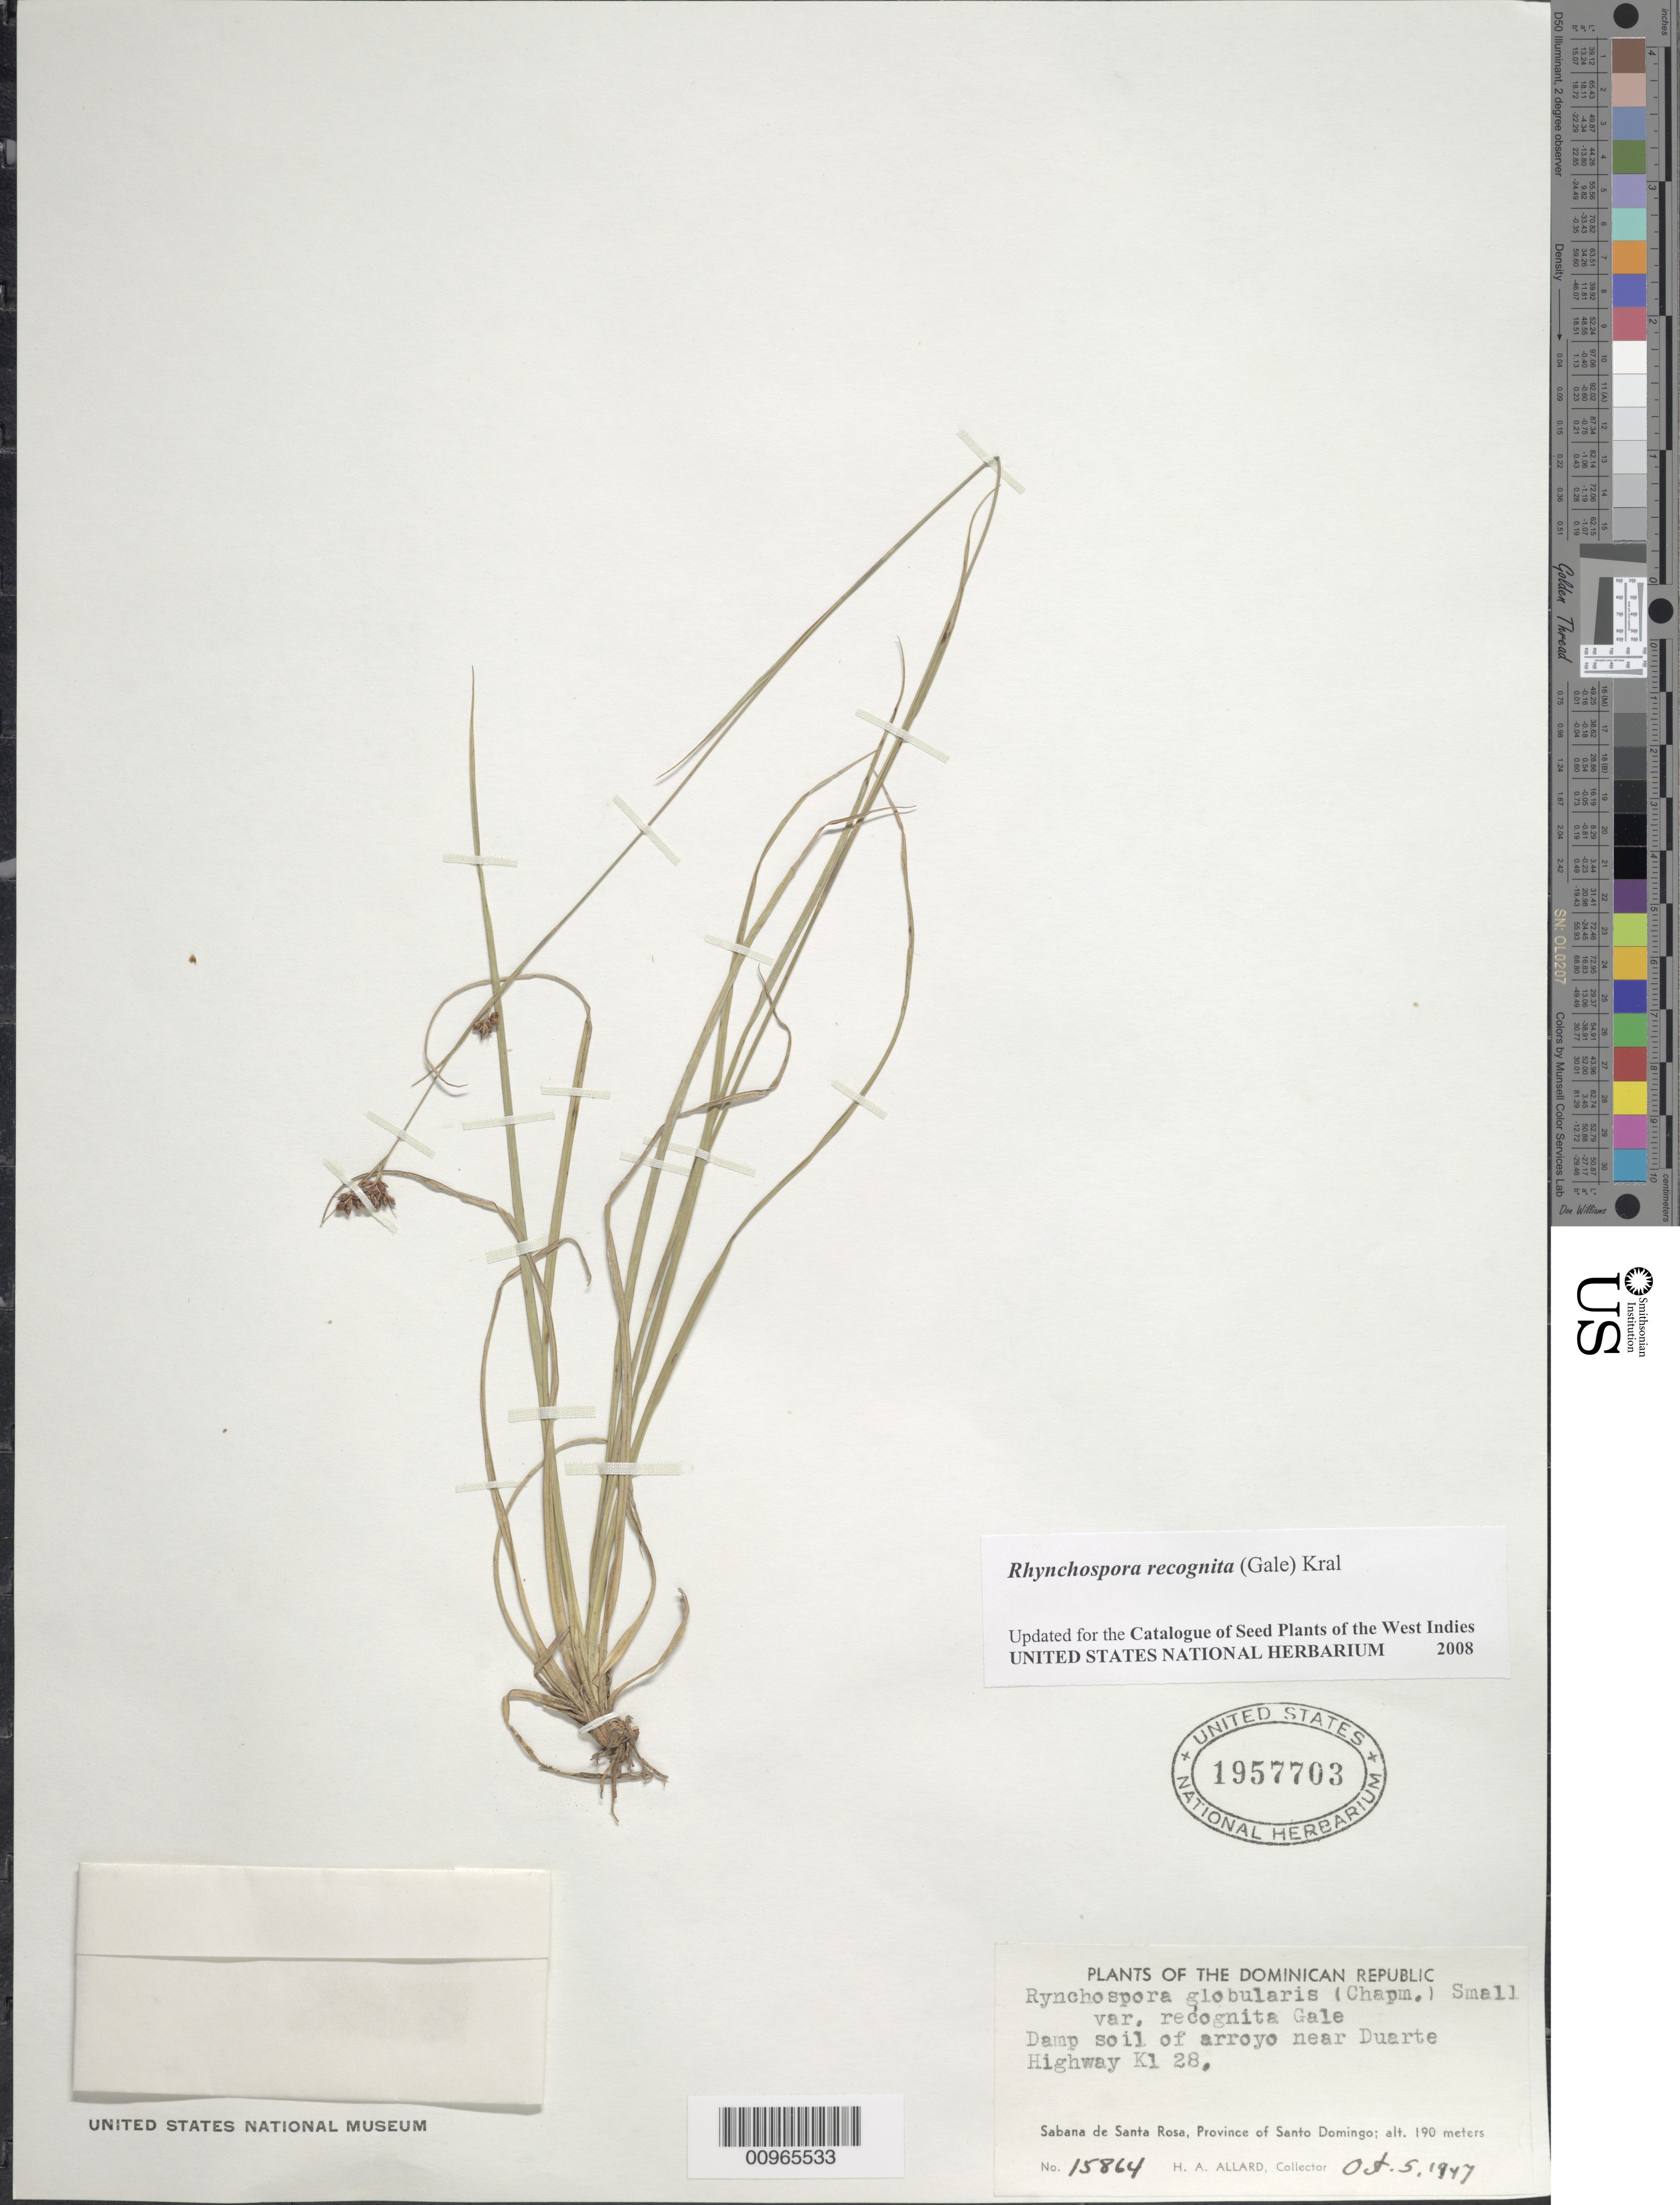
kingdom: Plantae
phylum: Tracheophyta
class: Liliopsida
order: Poales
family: Cyperaceae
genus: Rhynchospora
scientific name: Rhynchospora recognita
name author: (Gale) Kral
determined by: Strong, M. T., (US), Smithsonian Institution - National Museum of Natural History (UNITED STATES)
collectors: H. A. Allard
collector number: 15864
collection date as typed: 05 Oct 1947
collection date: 1947-10-05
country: Dominican Republic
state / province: Santo Domingo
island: Hispaniola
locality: Sabana de Santa Rosa, arroyo near Duarte Highway Kl. 28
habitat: Damp soil of arroyo near highway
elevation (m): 190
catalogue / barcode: US 1957703